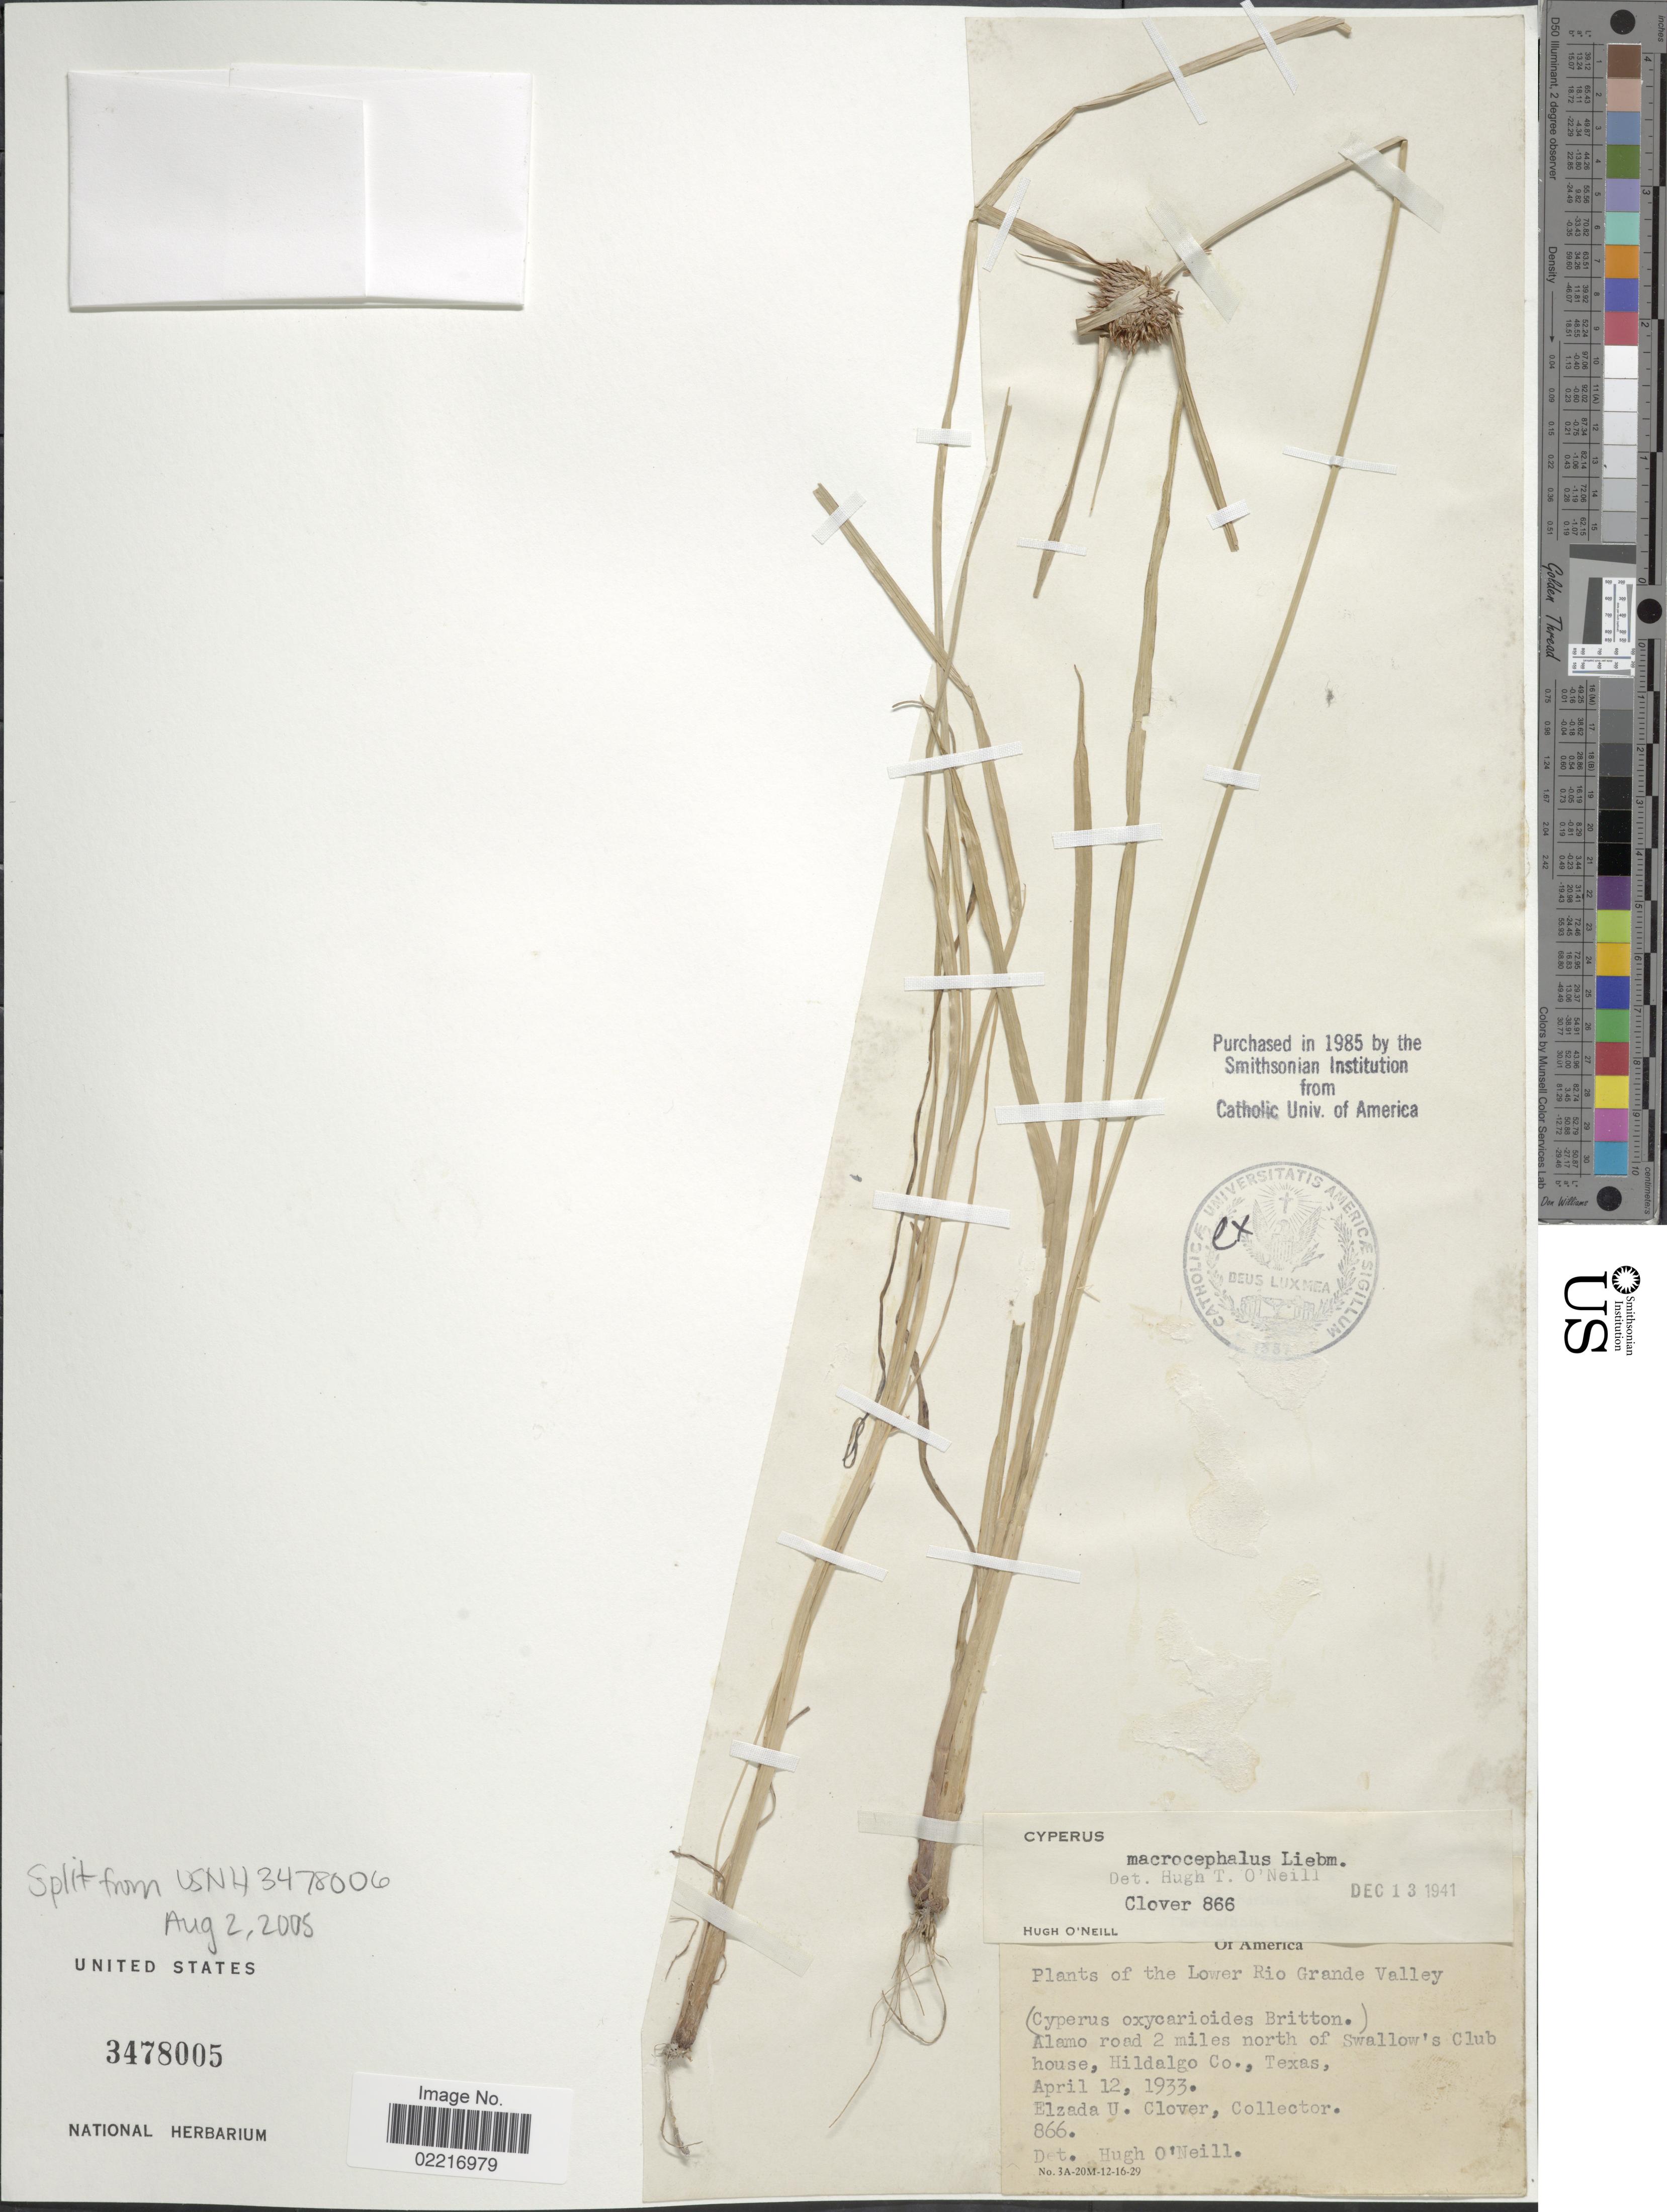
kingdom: Plantae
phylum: Tracheophyta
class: Liliopsida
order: Poales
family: Cyperaceae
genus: Cyperus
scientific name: Cyperus conglobatus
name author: Humb. ex Link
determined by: Strong, Mark T., (BOT), Smithsonian Institution - National Museum of Natural History (UNITED STATES)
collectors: H. O'Neill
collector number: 866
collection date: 1933-04-12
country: United States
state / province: Texas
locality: Alamo road 2 miles north of Swallow's Club House, Hidalgo Co.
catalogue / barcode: US 3478005